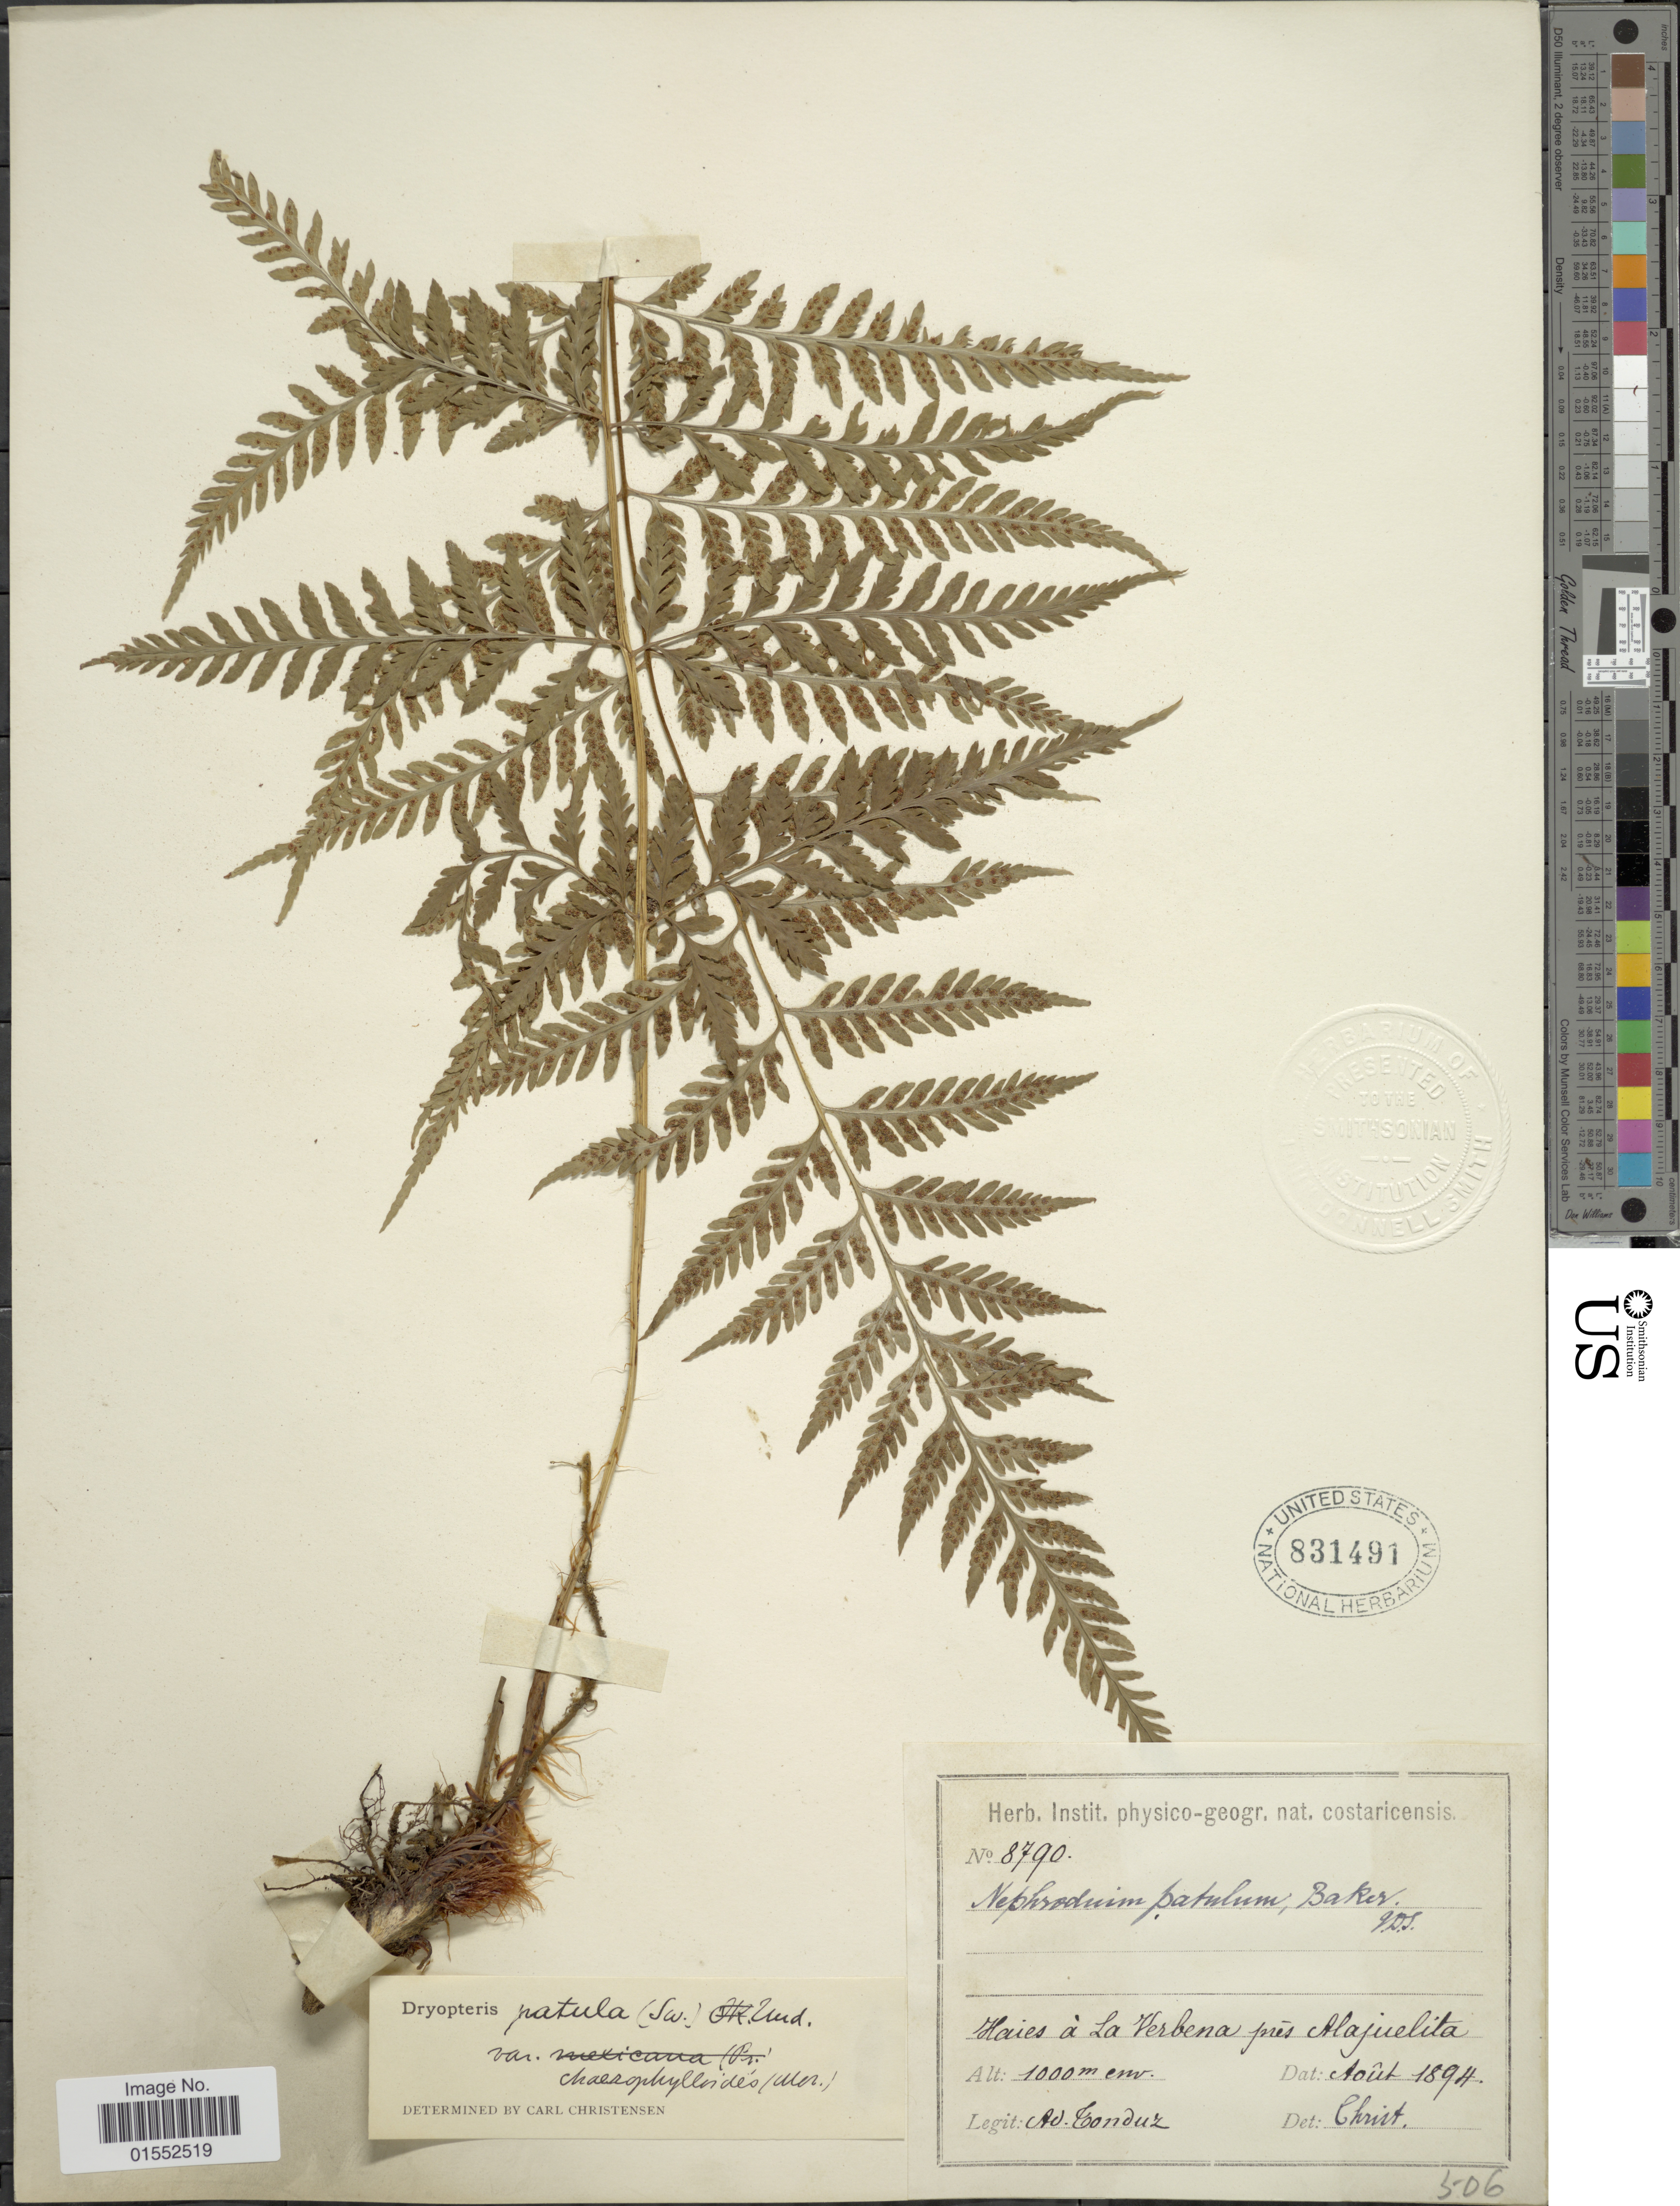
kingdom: Plantae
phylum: Tracheophyta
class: Polypodiopsida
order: Polypodiales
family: Dryopteridaceae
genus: Dryopteris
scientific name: Dryopteris patula var. serrata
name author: (Mett.) C.V. Morton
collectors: A. Tonduz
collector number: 8790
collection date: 1894-08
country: Costa Rica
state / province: Alajuela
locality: Haies a La Verbena pres Alajuelita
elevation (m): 1000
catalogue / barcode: US 831491